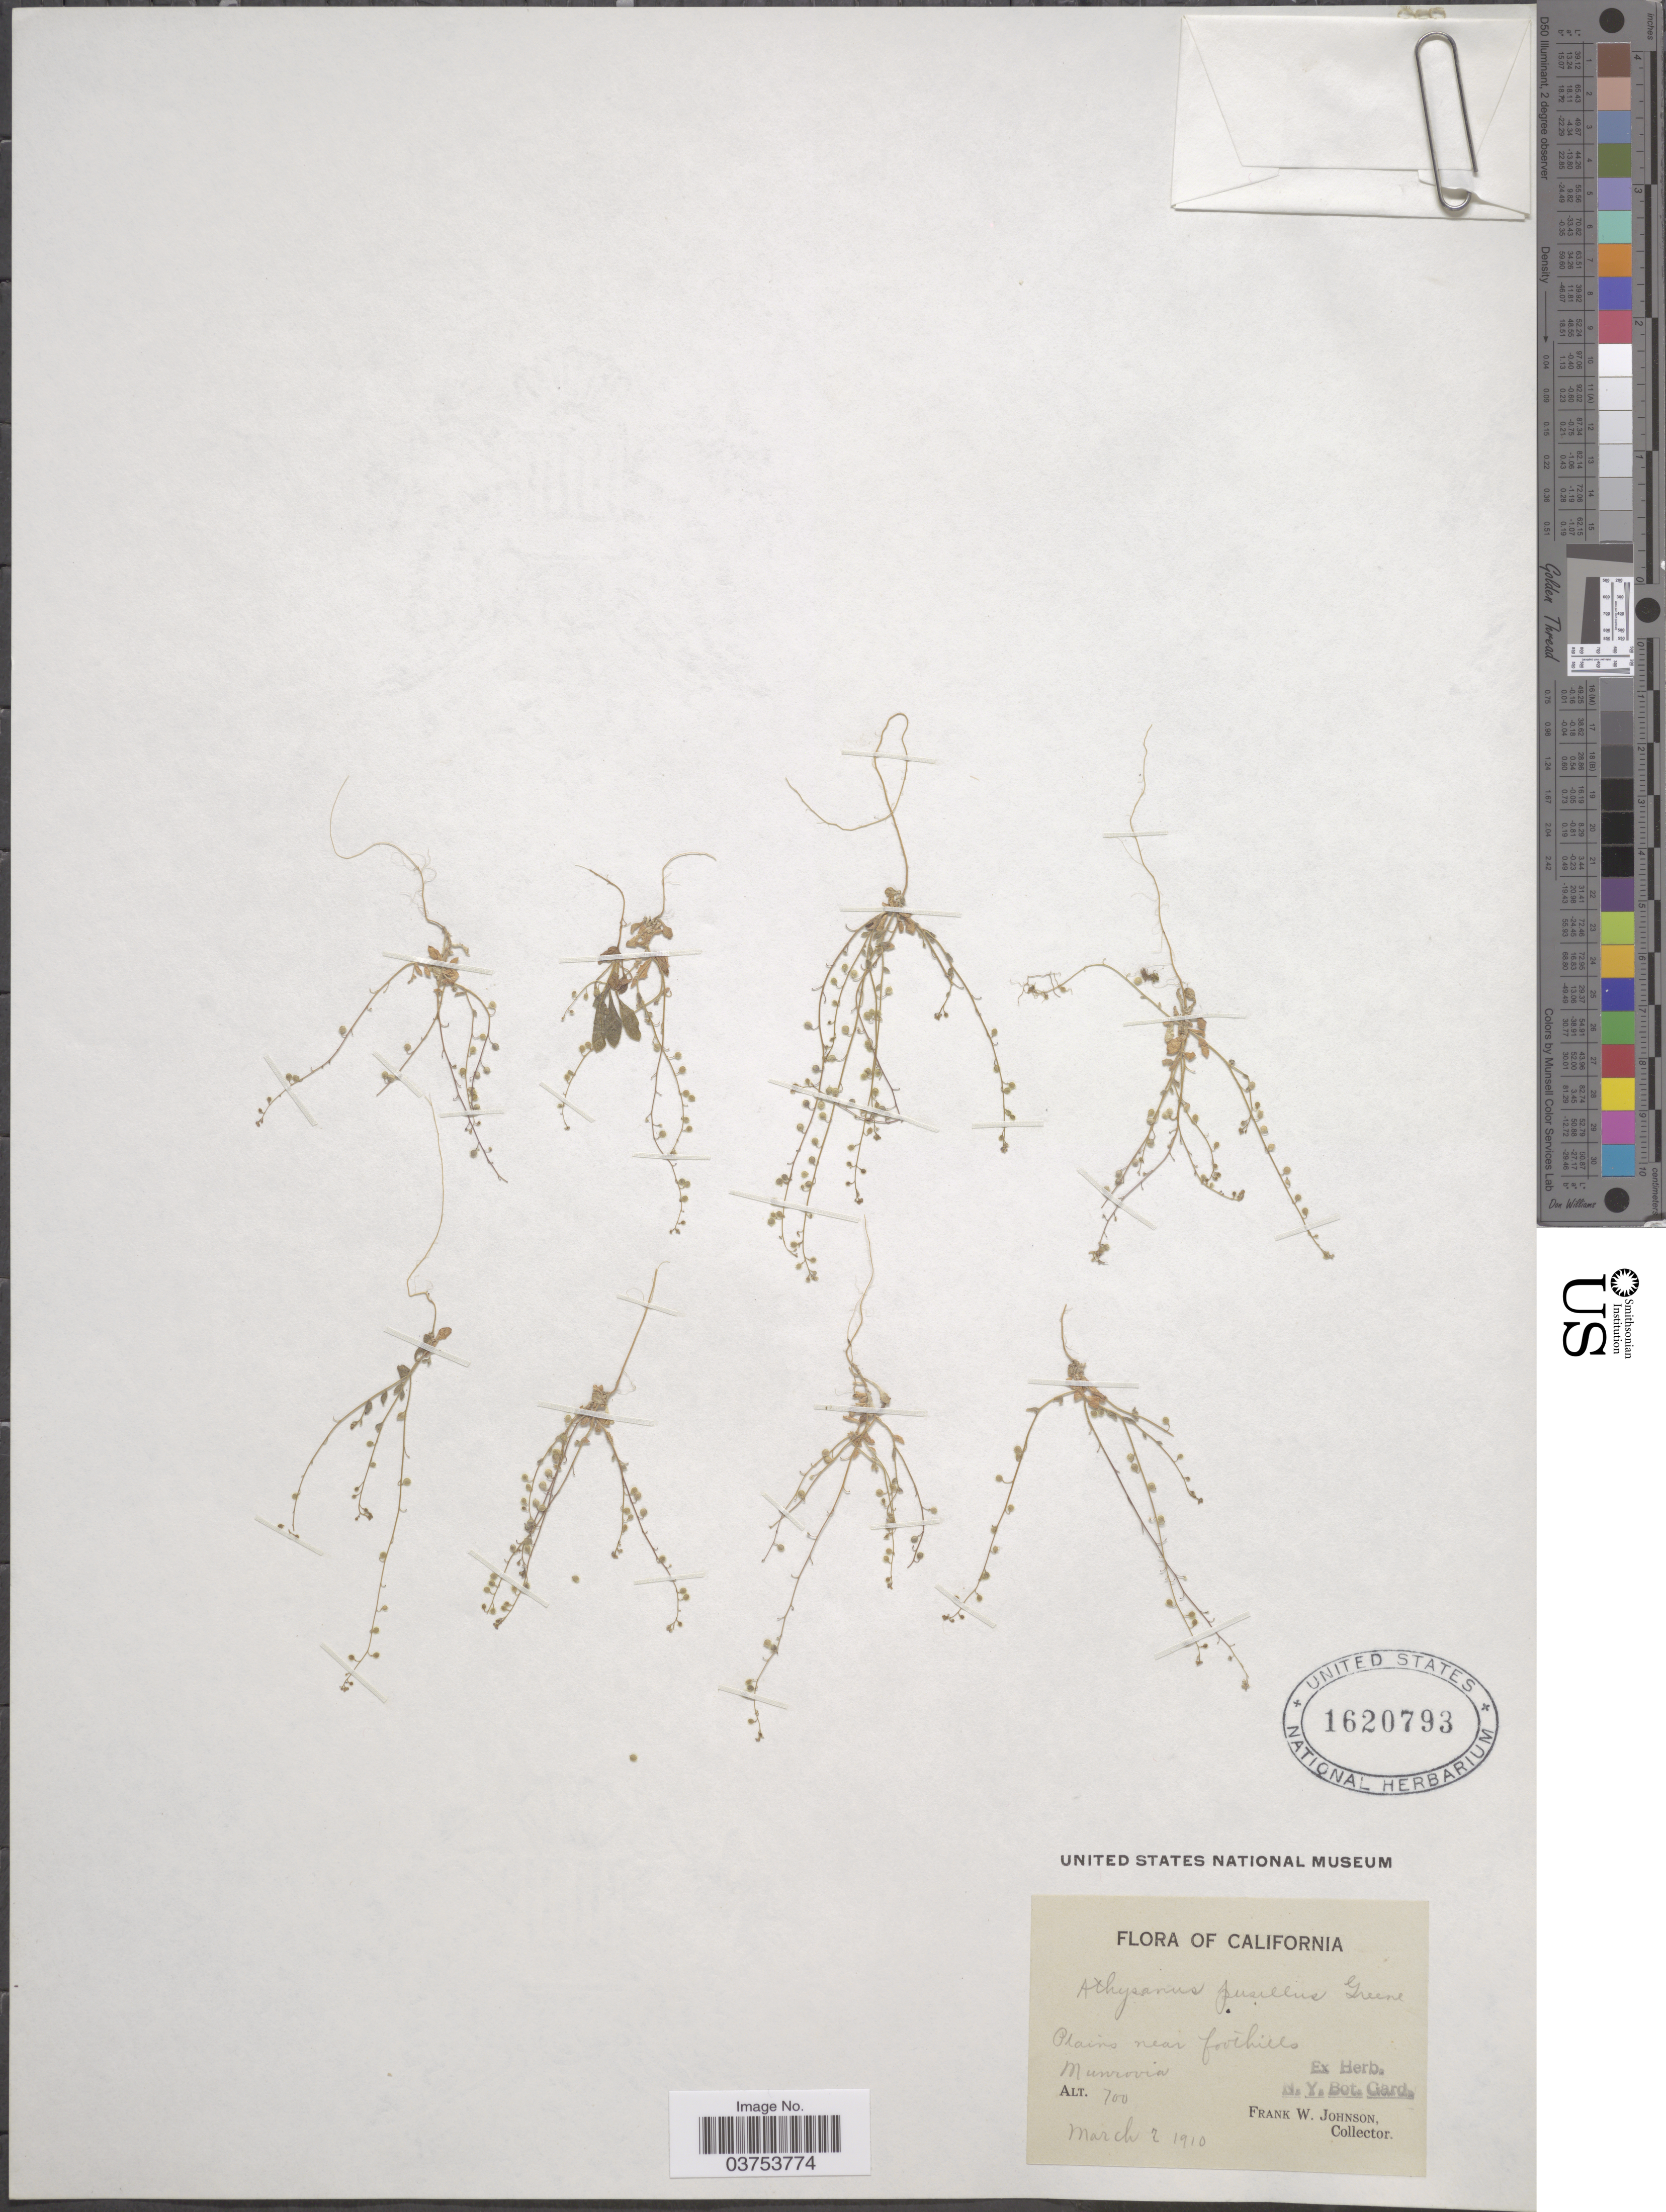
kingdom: Plantae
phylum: Tracheophyta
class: Magnoliopsida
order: Brassicales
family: Brassicaceae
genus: Athysanus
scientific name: Athysanus pusillus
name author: (Hook.) Greene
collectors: F. W. Johnson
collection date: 1910-03-02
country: United States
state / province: California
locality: Plains near foothills Monrovia.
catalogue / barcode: US 1620793